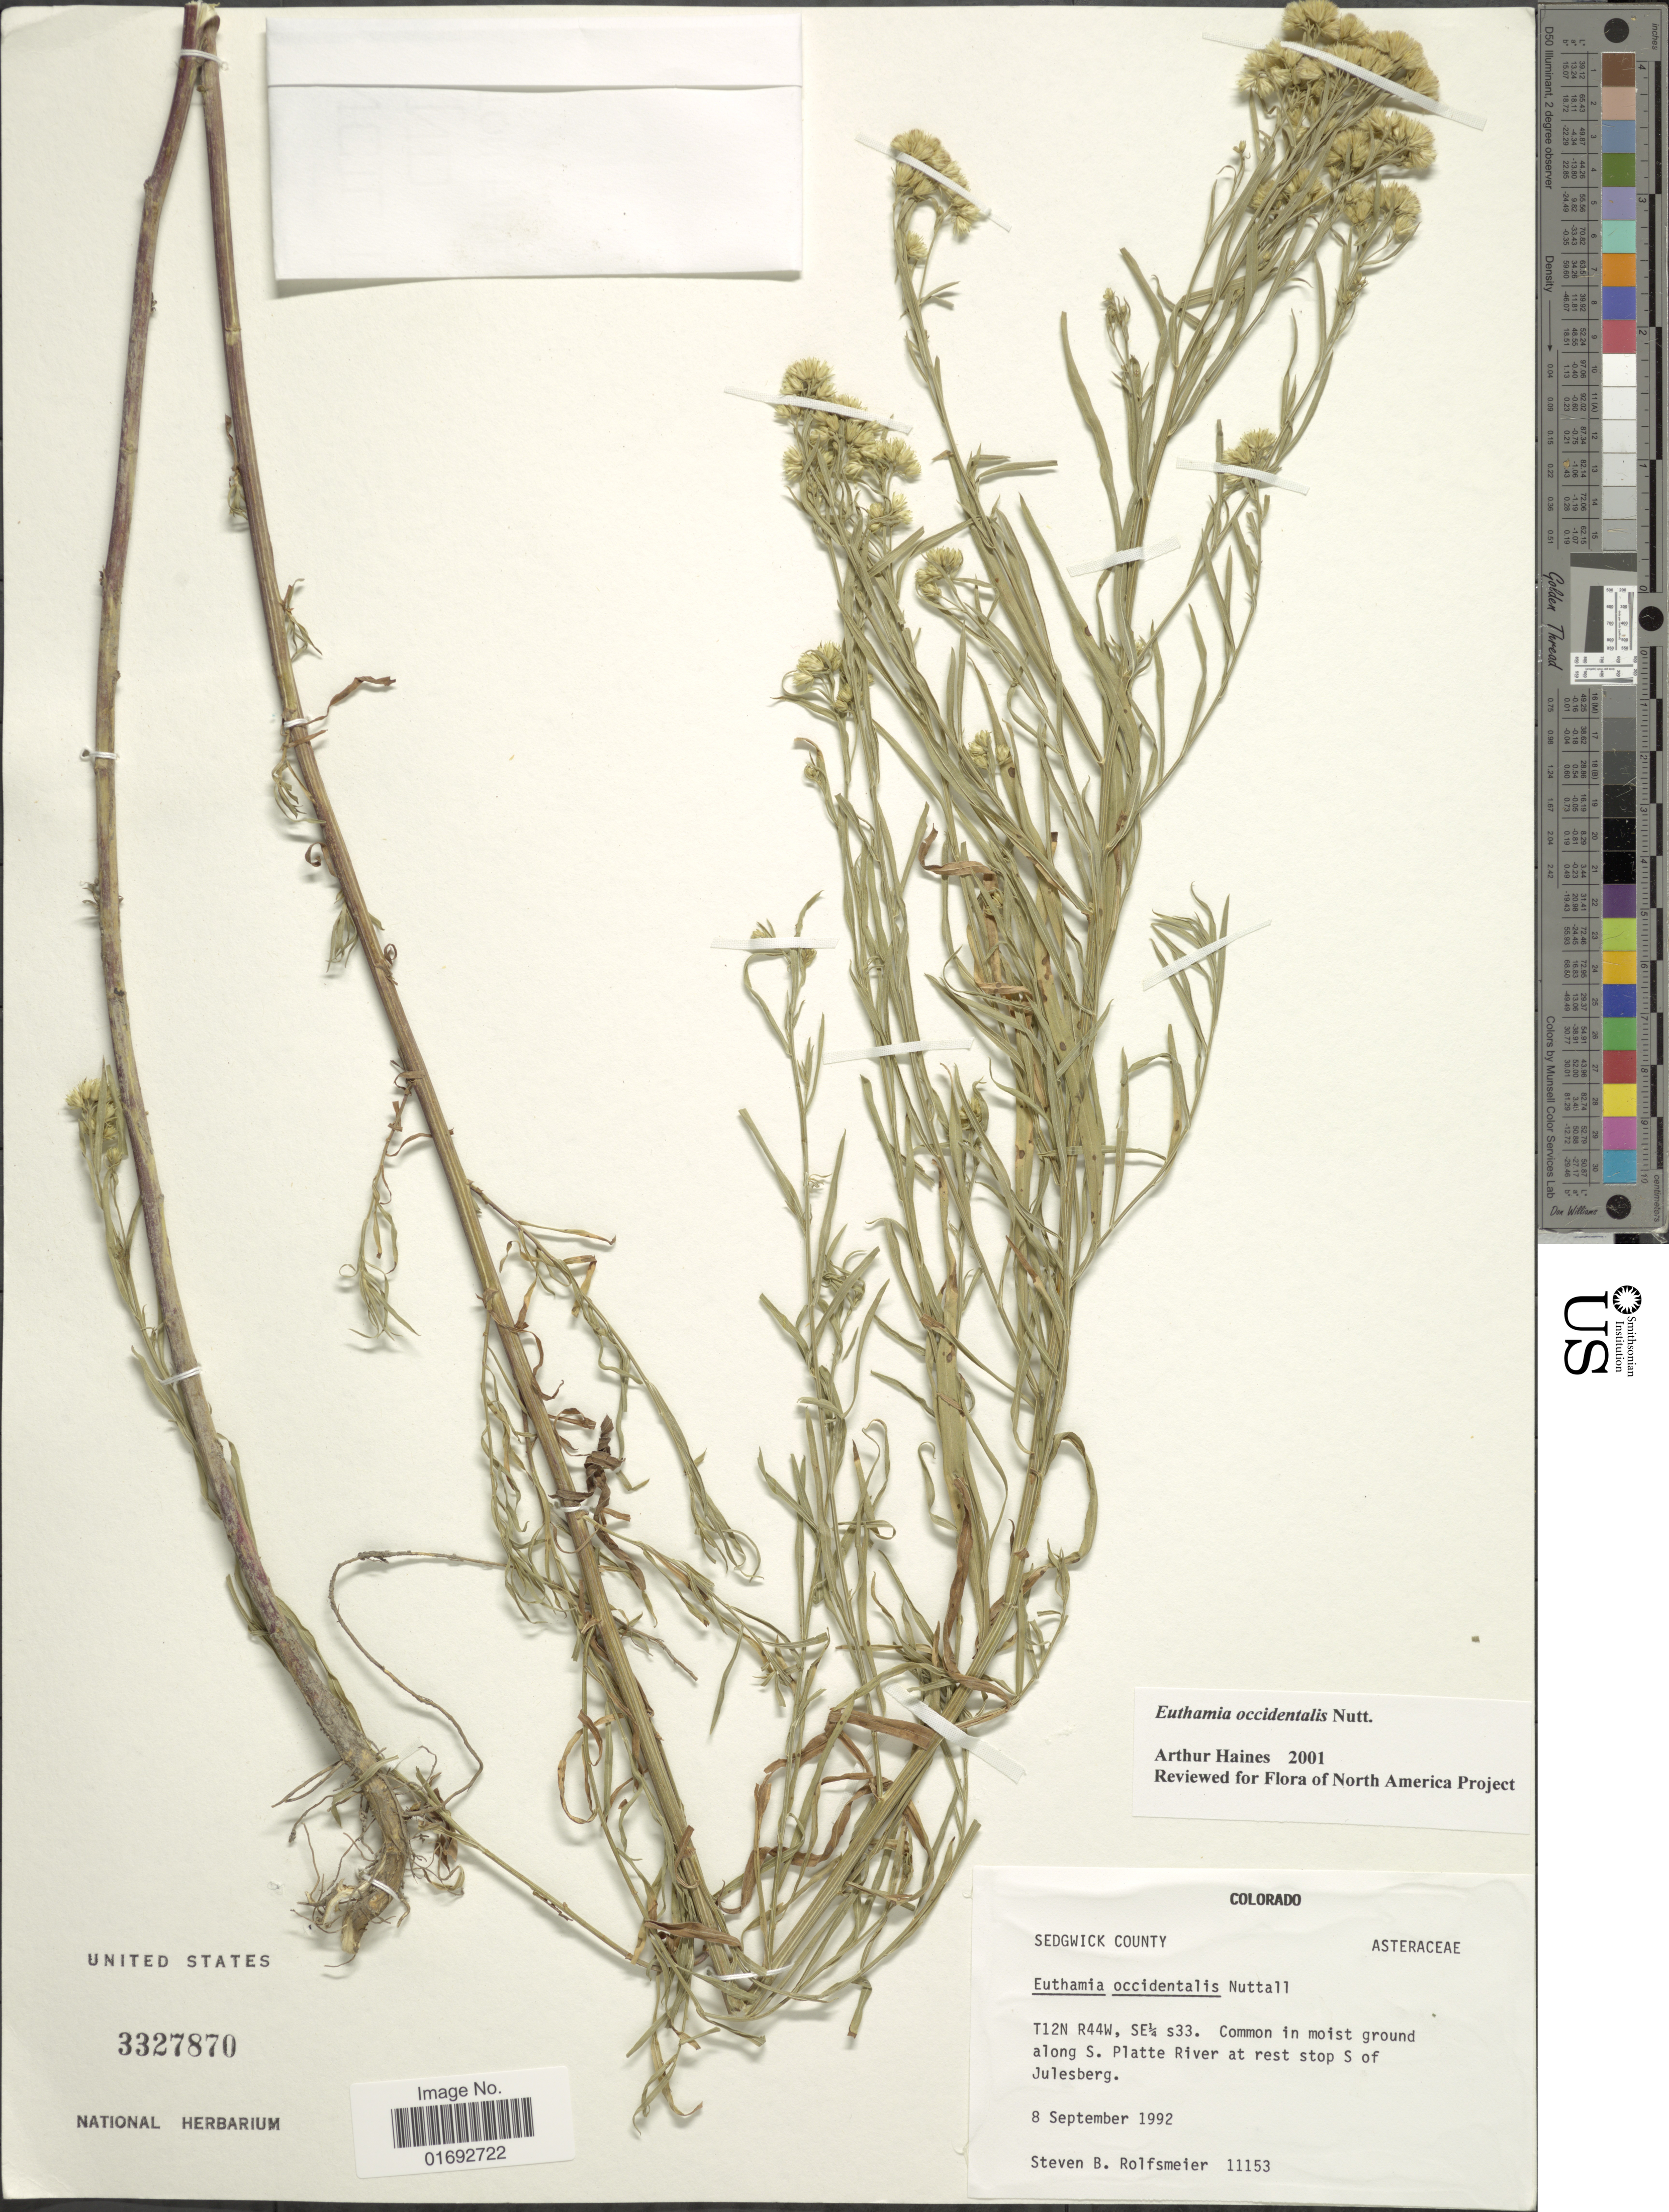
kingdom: Plantae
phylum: Tracheophyta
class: Magnoliopsida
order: Asterales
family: Asteraceae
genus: Euthamia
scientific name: Euthamia occidentalis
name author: Nutt.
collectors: S. Rolfsmeier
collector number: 11153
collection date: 1992-09-08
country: United States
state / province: Colorado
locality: T12N R44W, SE1/4 s33., along S. Platte River at rest stop S of Julesberg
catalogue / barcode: US 3327870